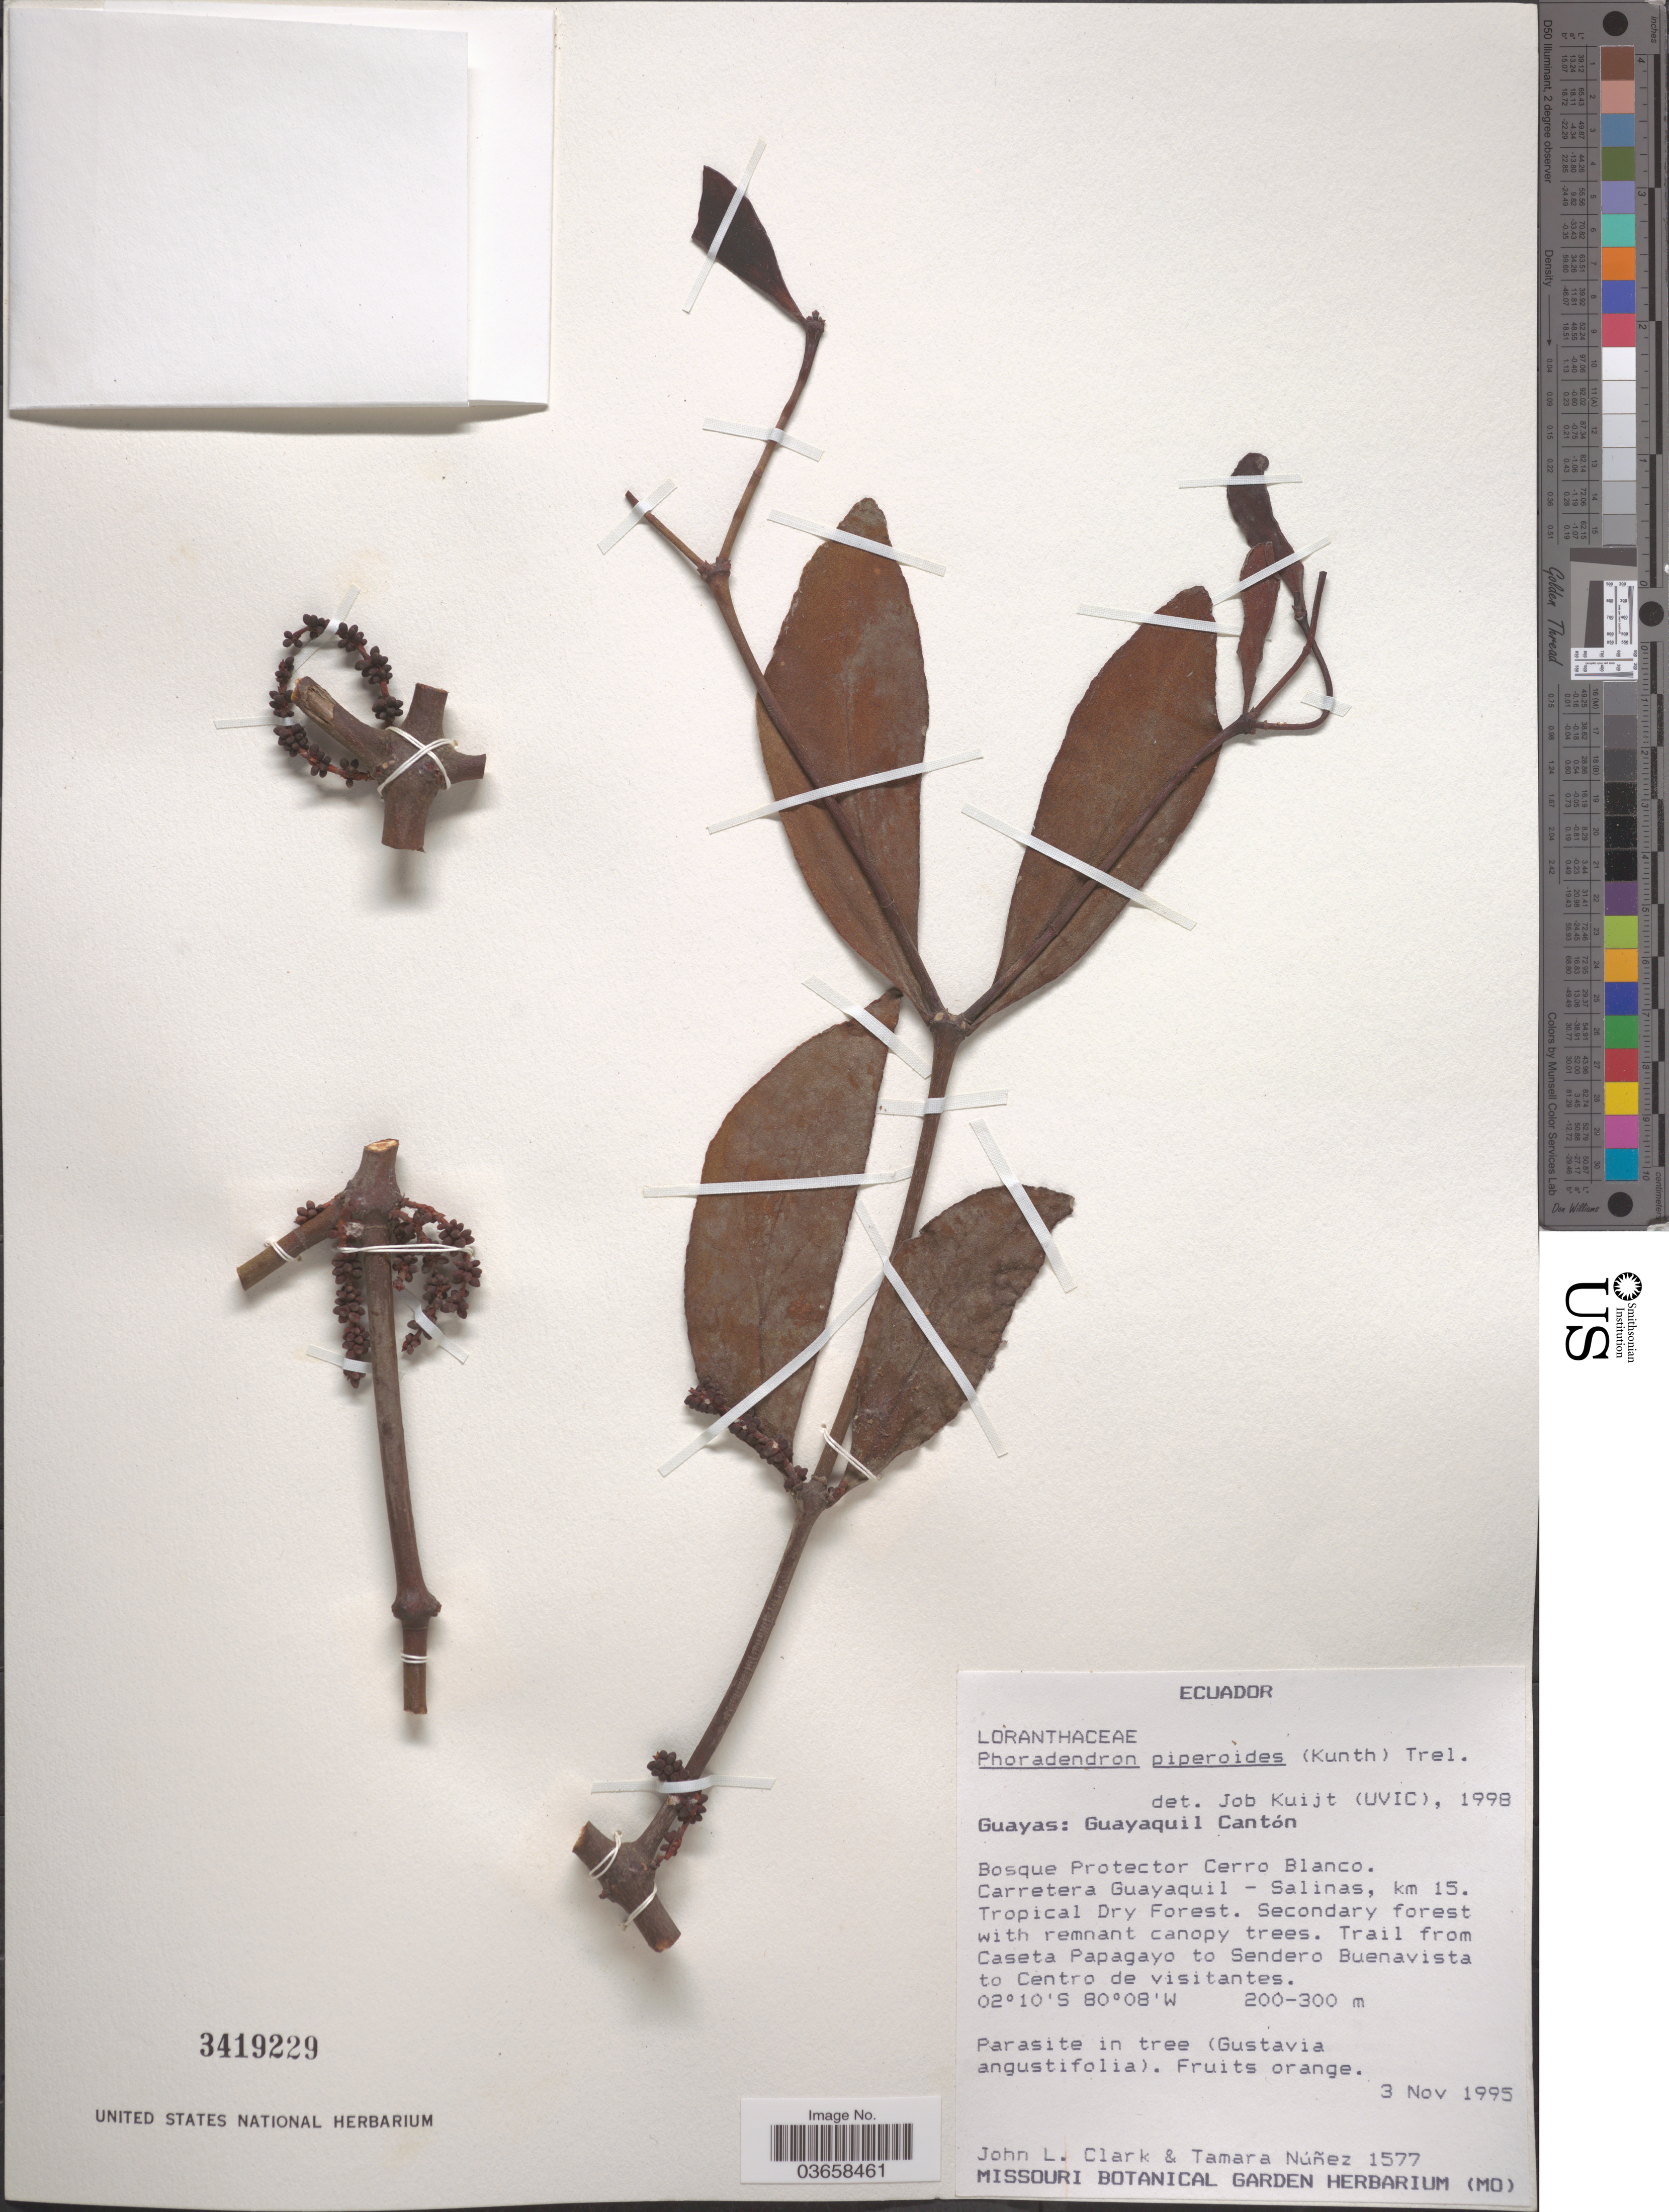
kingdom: Plantae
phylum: Tracheophyta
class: Magnoliopsida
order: Santalales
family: Viscaceae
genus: Phoradendron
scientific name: Phoradendron piperoides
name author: (Kunth) Trel.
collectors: J. L. Clark & T. Núñez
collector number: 1577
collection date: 1995-11-03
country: Ecuador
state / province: Guayas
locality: Guayaquil Cantón. Bosque Protector Cerro Blanco. Carretera Guayaquil - Salinas, km 15.Trail from Caseta Papagayo to Sendero Buenavista to Centro de visitantes.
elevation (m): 200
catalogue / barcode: US 3419229